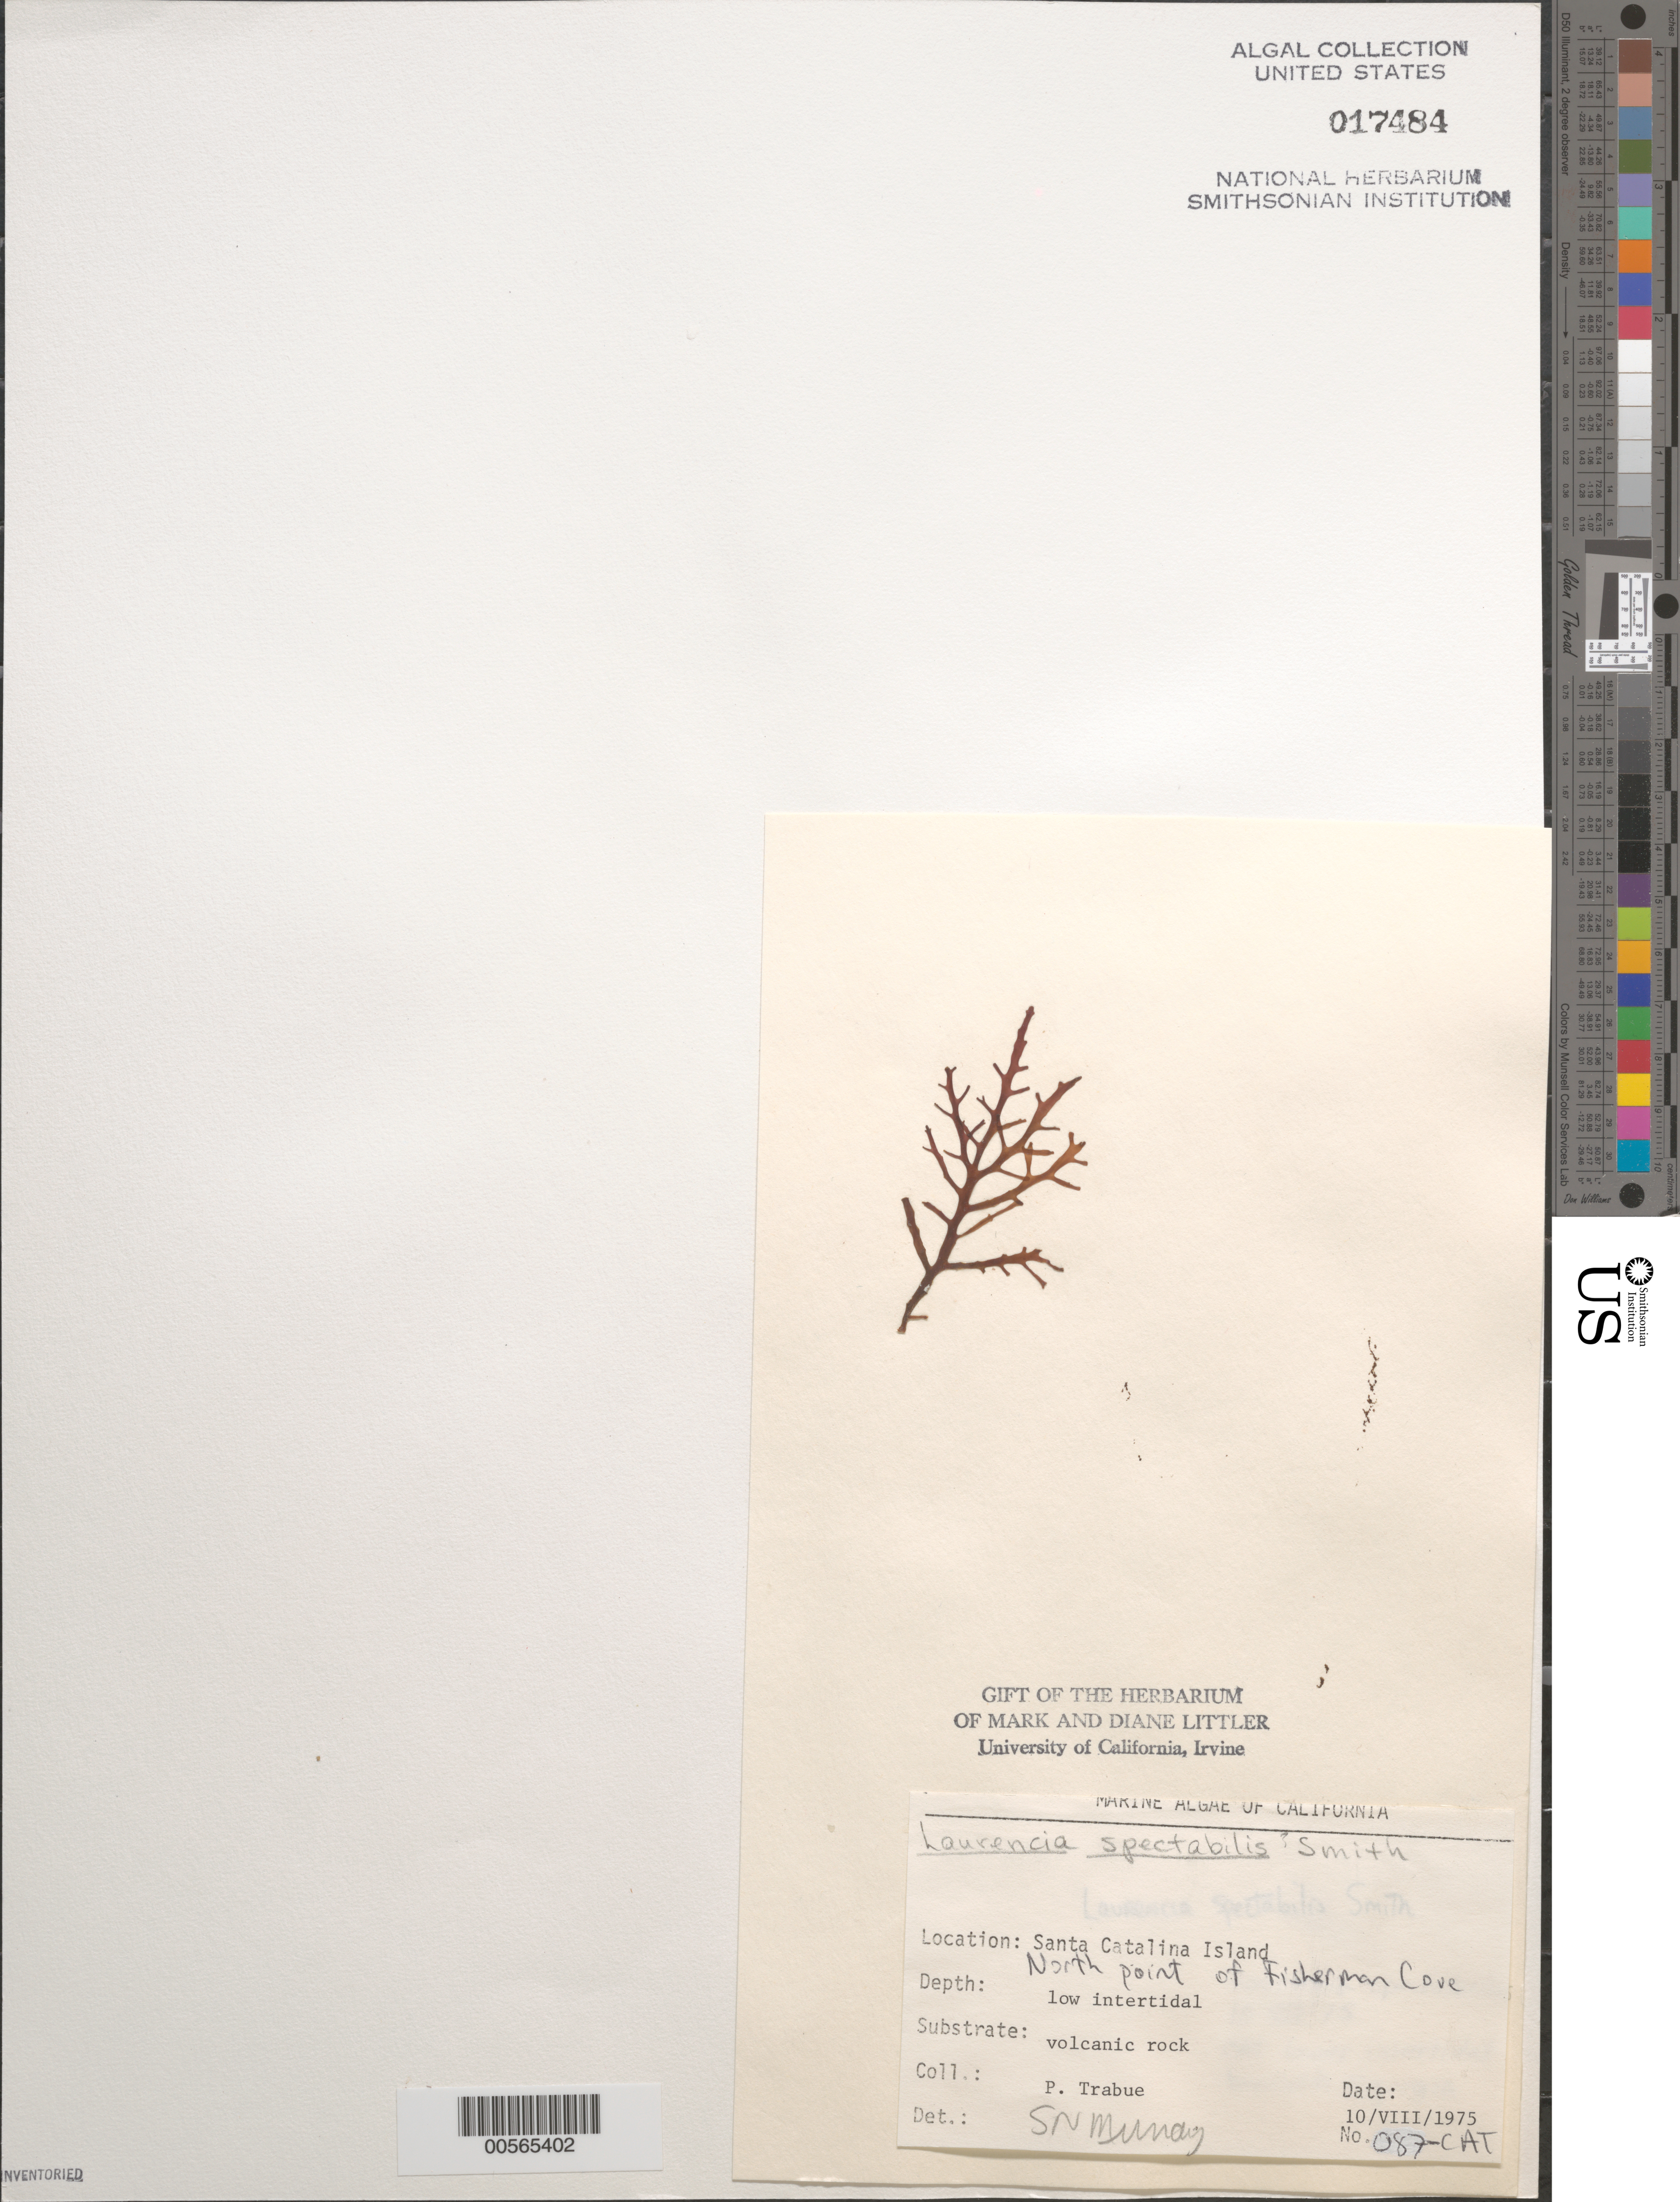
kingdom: Plantae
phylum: Rhodophyta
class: Florideophyceae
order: Ceramiales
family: Rhodomelaceae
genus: Laurencia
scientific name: Laurencia spectabilis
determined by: Murray, S. N.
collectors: P. J. Trabue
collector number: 087-cat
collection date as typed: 10 Aug 1975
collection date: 1975-08-10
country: United States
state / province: California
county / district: Los Angeles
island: Santa Catalina Island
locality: Fishermen Cove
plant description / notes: BLM-SOCALBIGHT Rocky Intertidal Survey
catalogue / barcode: US 17484